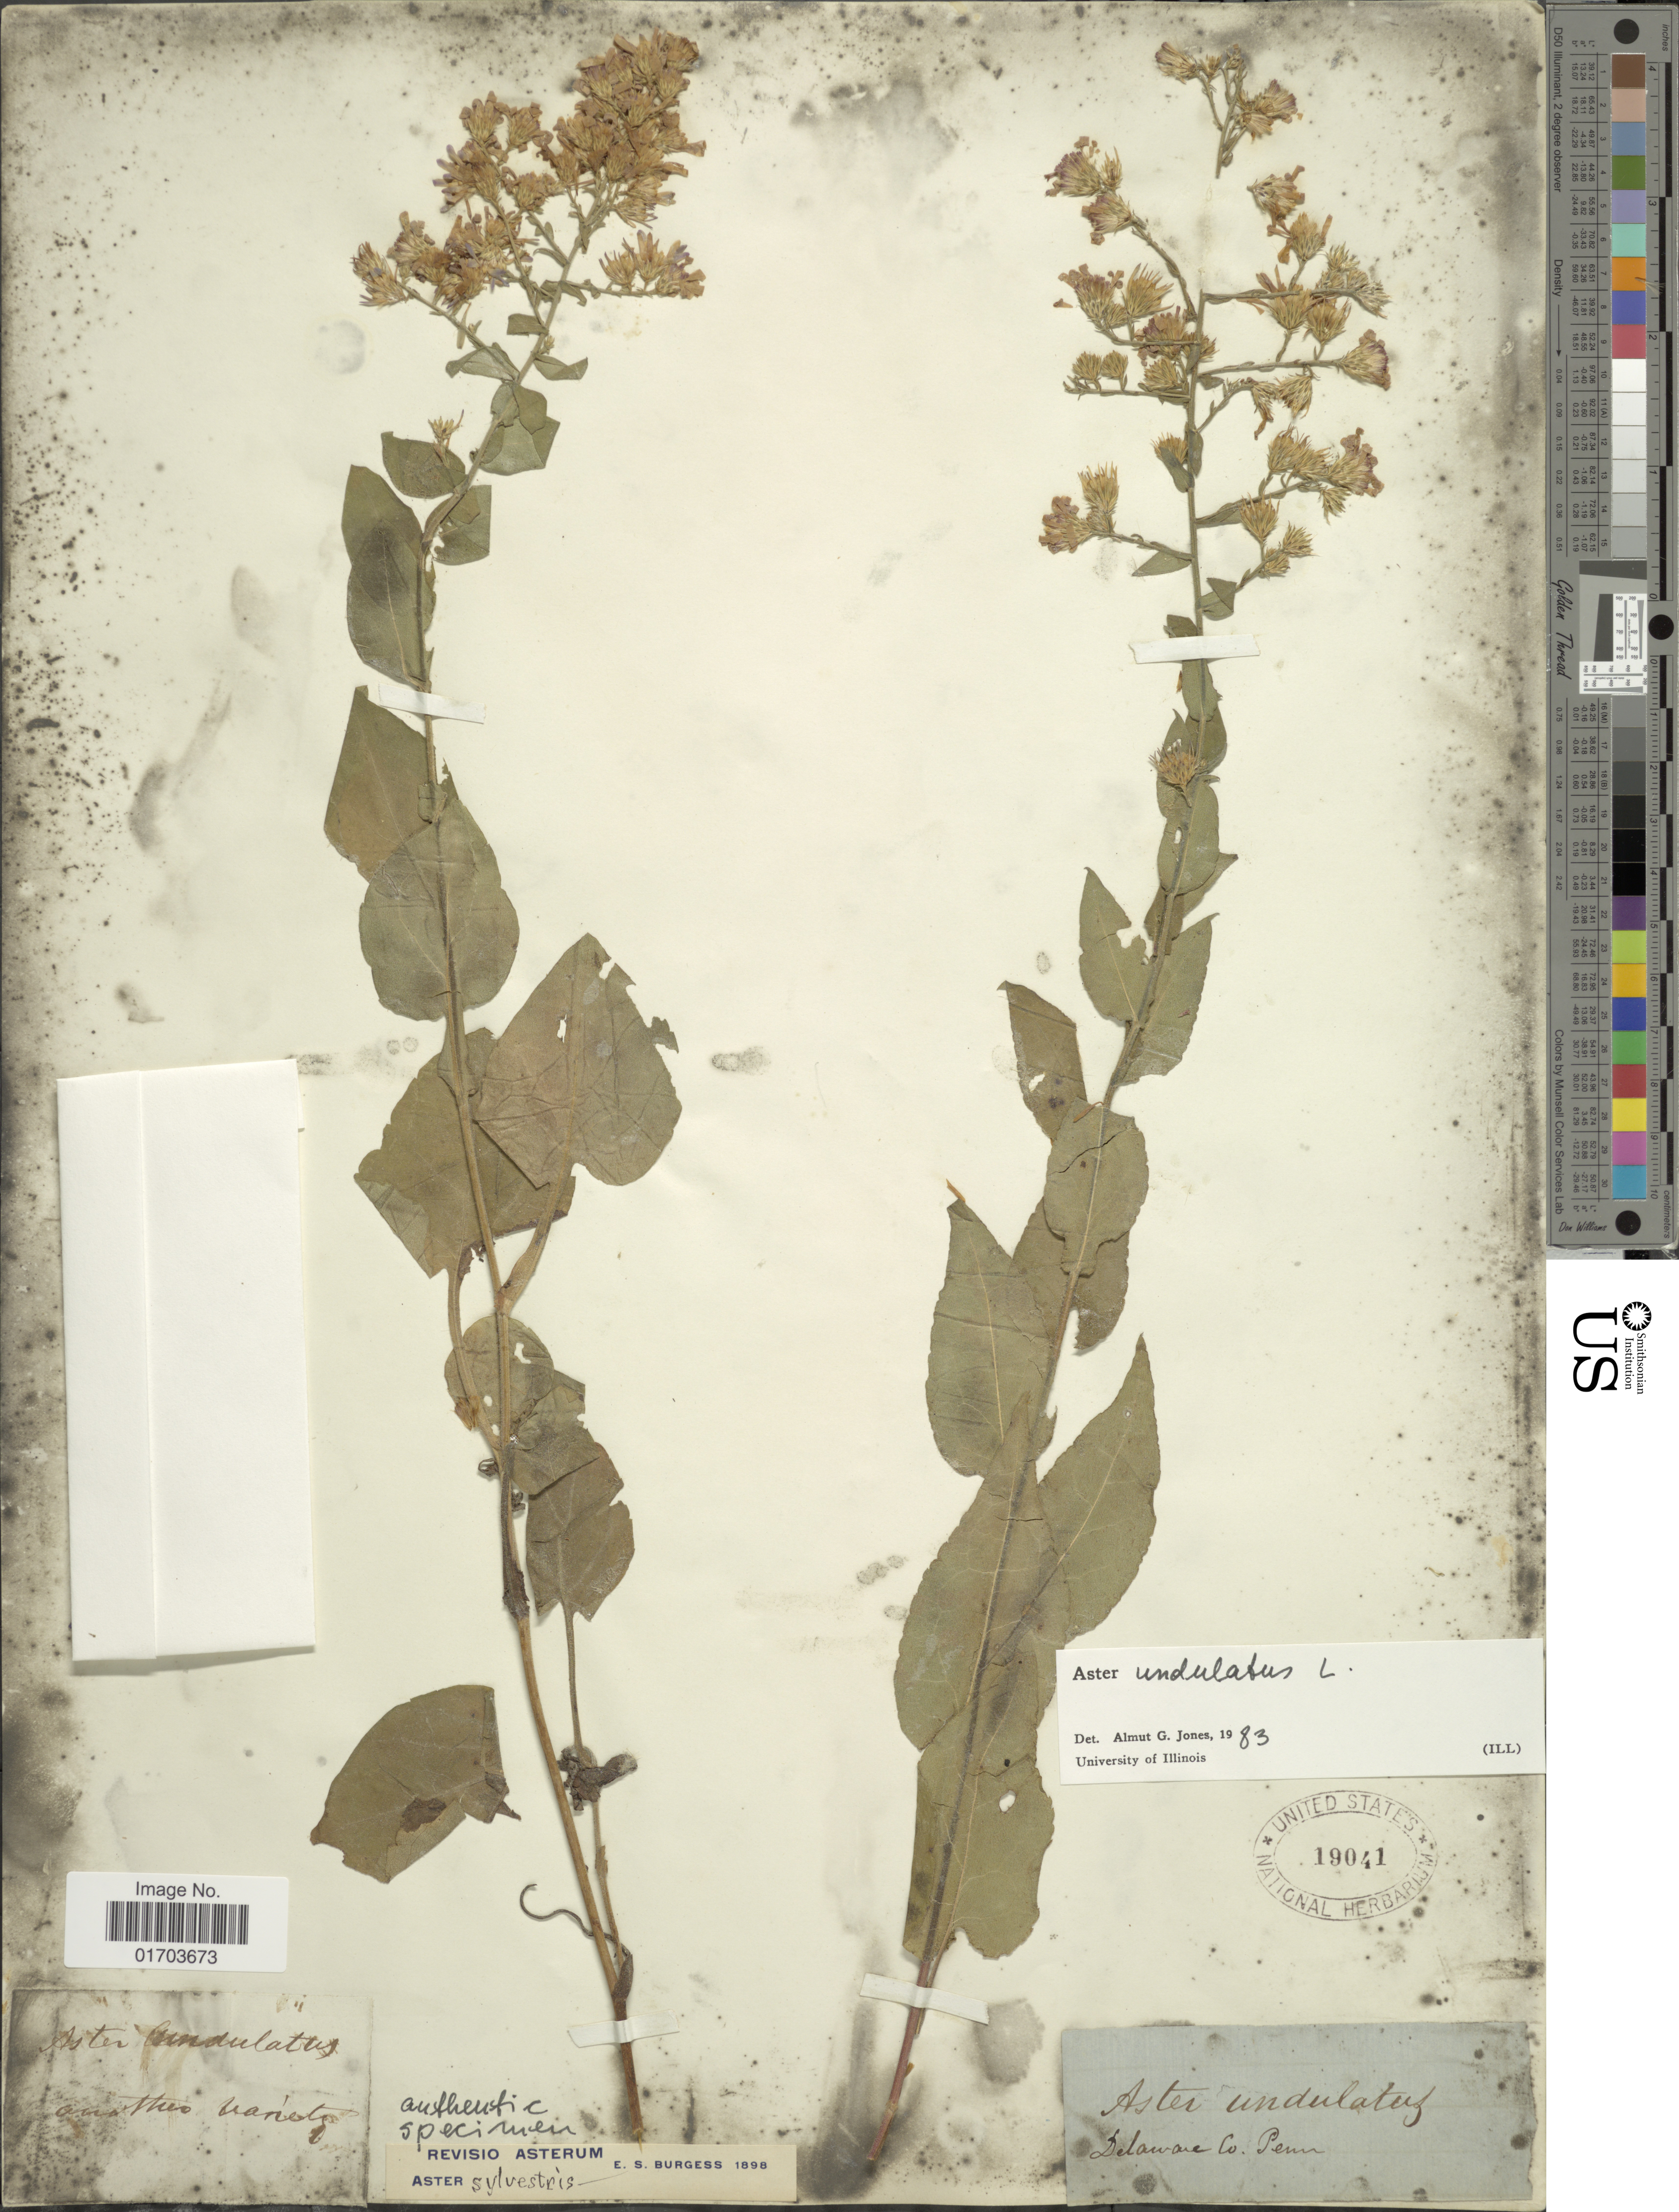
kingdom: Plantae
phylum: Tracheophyta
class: Magnoliopsida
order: Asterales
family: Asteraceae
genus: Symphyotrichum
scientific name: Symphyotrichum undulatum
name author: (L.) G.L. Nesom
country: United States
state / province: Pennsylvania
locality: Delaware Co.,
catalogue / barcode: US 19041